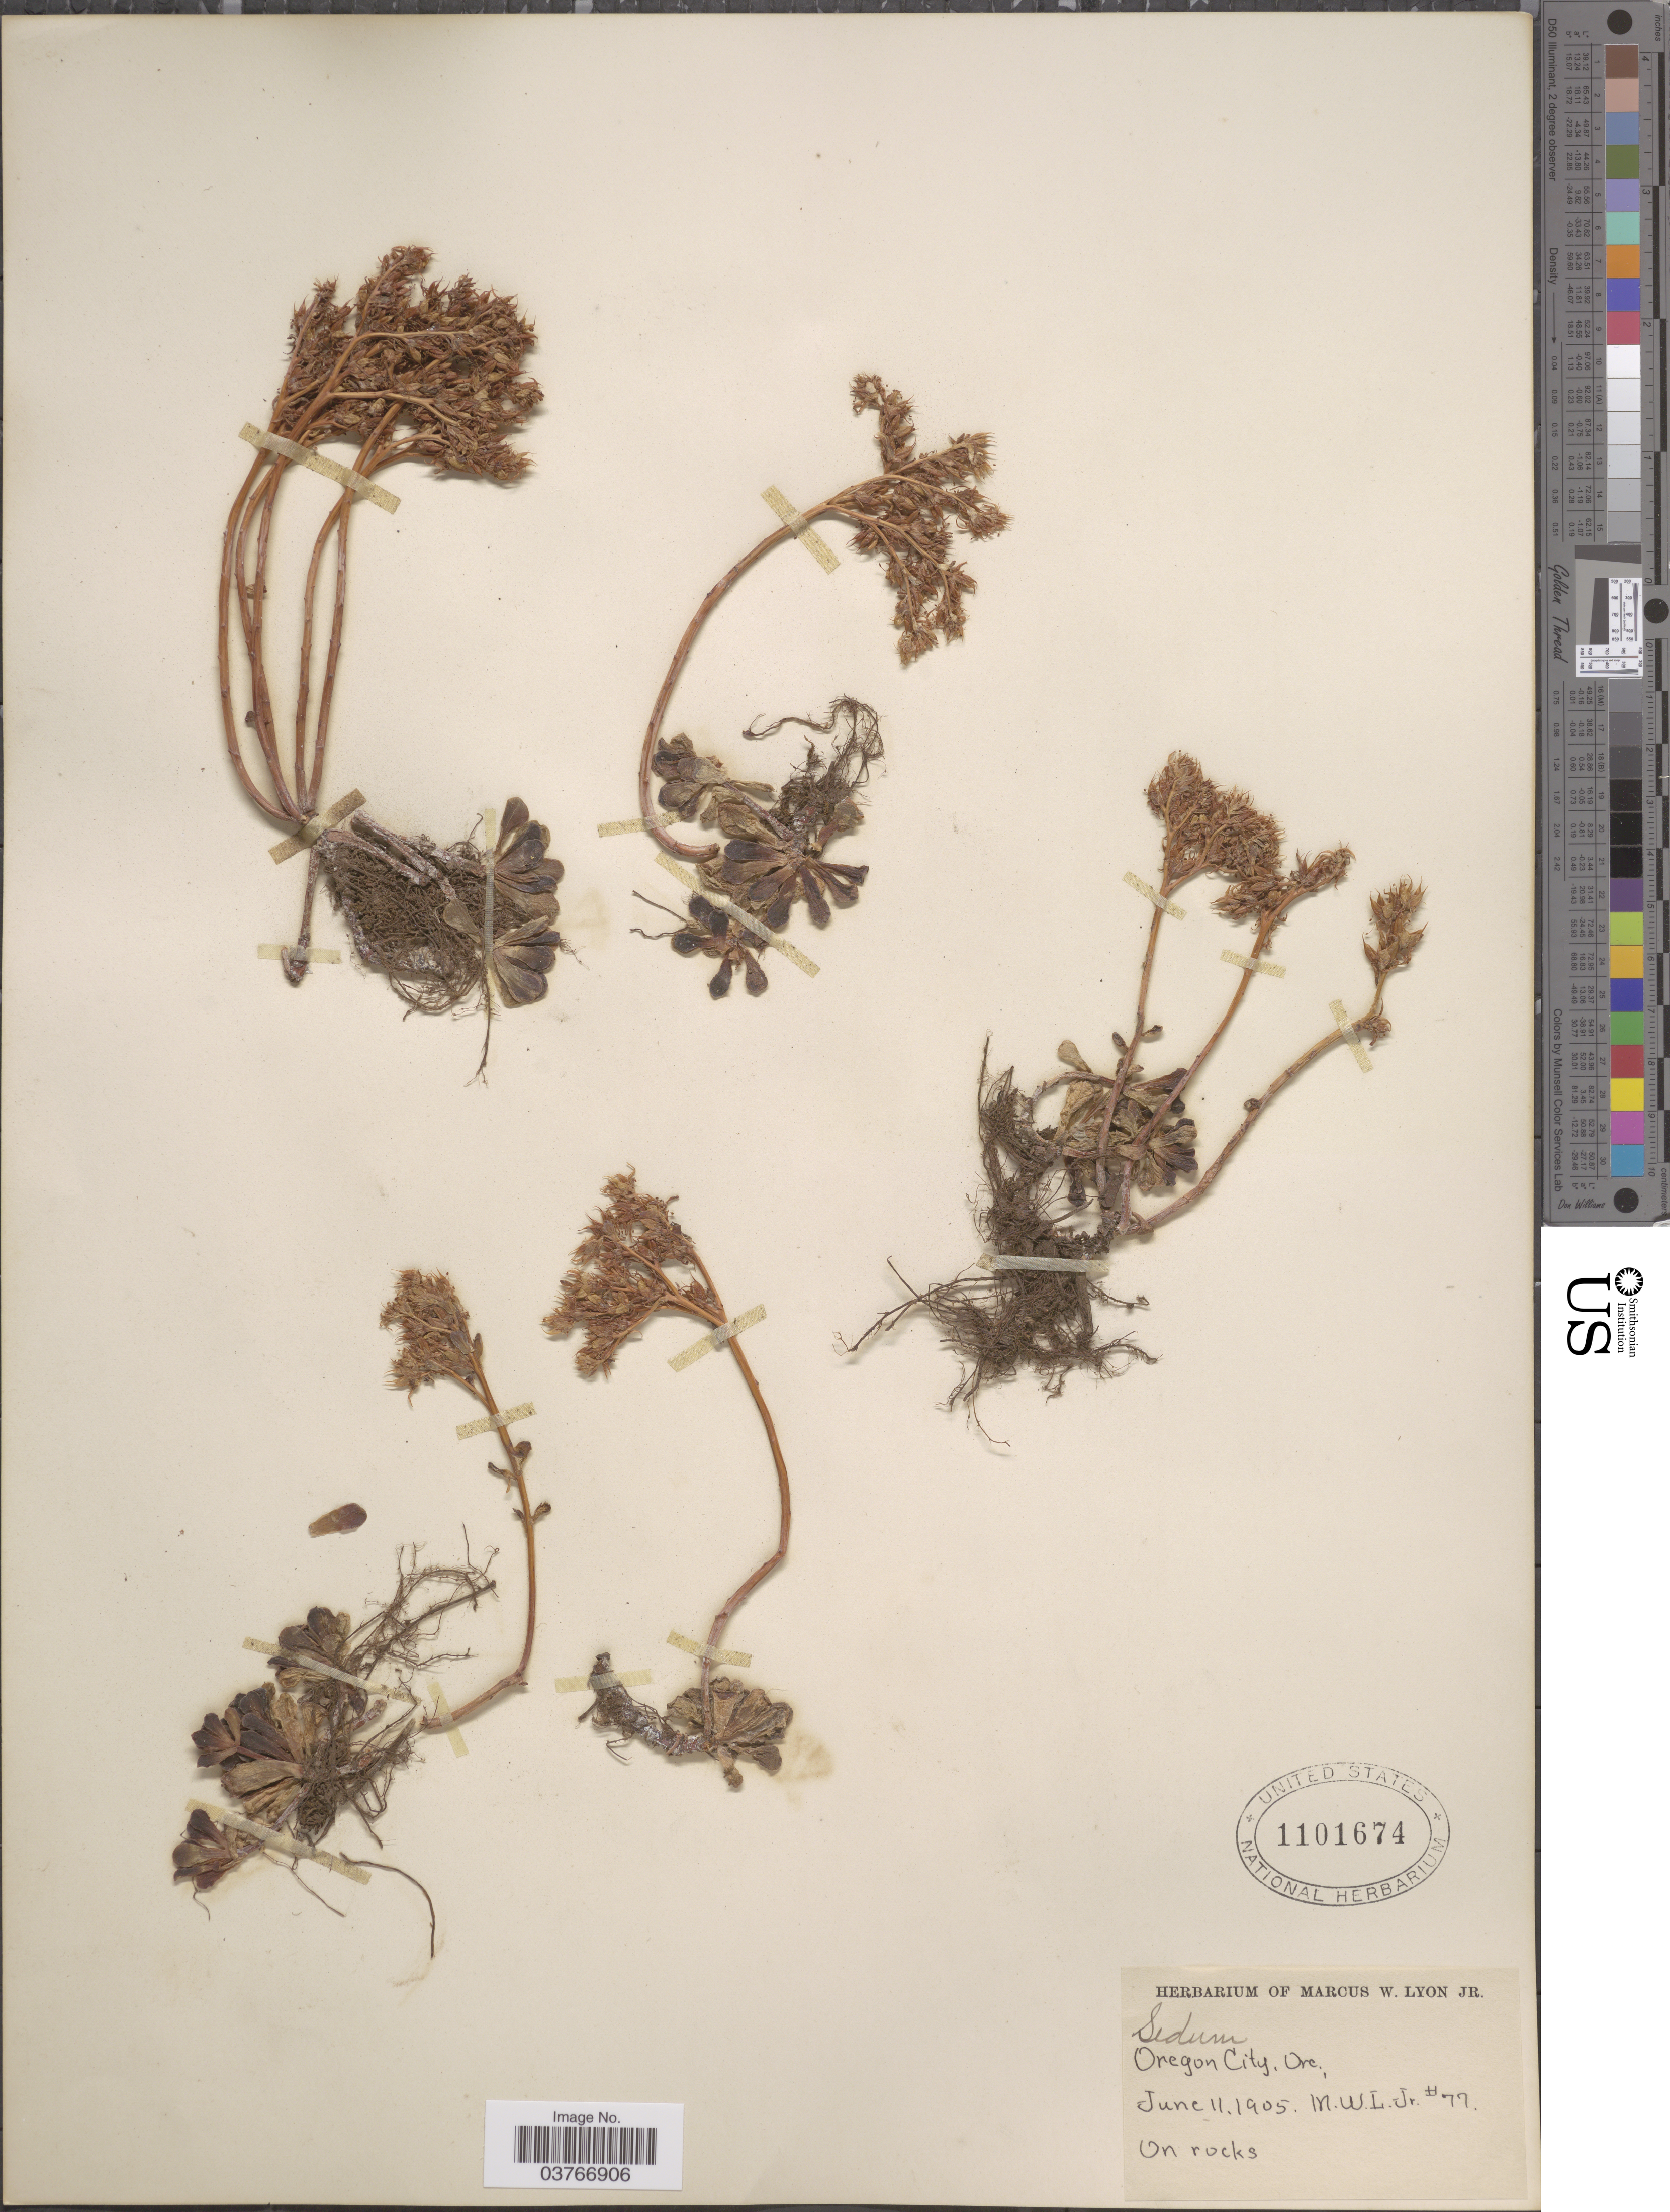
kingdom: Plantae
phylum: Tracheophyta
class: Magnoliopsida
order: Saxifragales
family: Crassulaceae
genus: Sedum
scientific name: Sedum sp.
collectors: M. W. Lyon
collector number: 77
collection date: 1905-06-11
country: United States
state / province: Oregon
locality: Oregon City.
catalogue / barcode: US 1101674